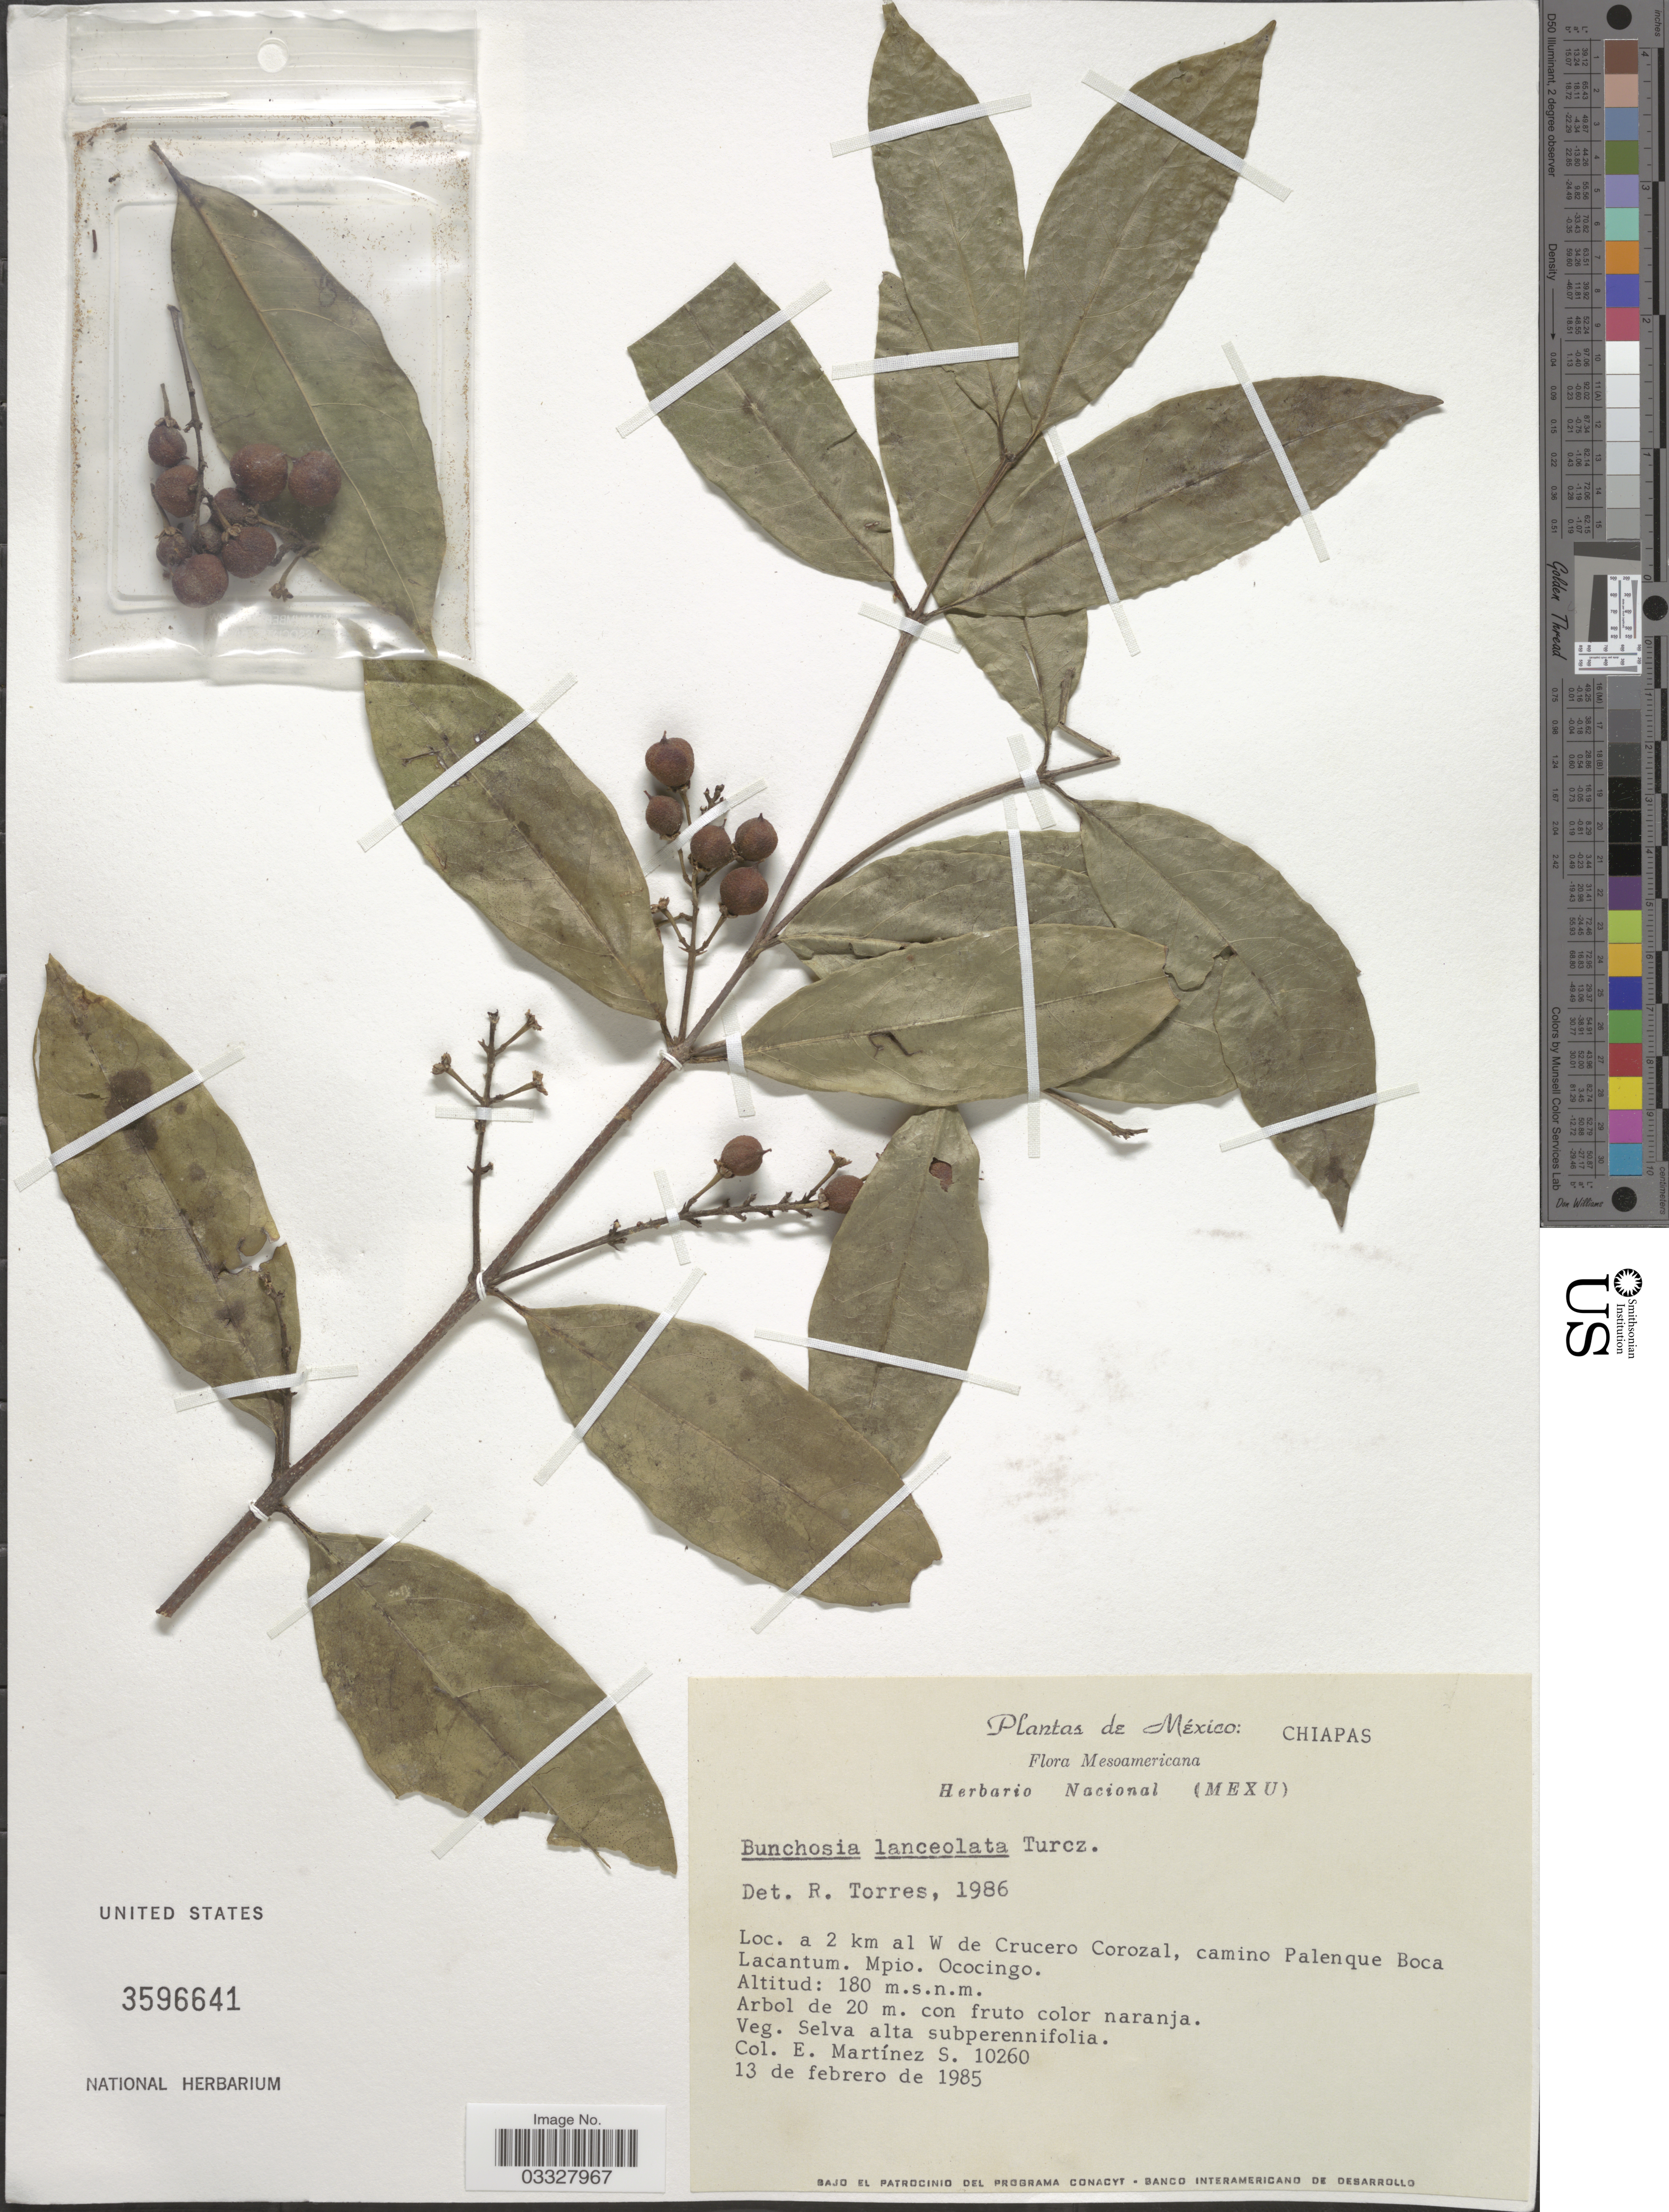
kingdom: Plantae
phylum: Tracheophyta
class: Magnoliopsida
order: Malpighiales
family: Malpighiaceae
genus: Bunchosia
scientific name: Bunchosia lindeniana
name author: A. Juss.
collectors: E. M. Martínez S.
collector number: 10260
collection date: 1985-02-13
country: Mexico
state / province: Chiapas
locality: A 2 km al W de Crucero Corozal, camino Palenque Boca Lacantum. Mpio. Ococingo.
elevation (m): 180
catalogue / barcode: US 3596641